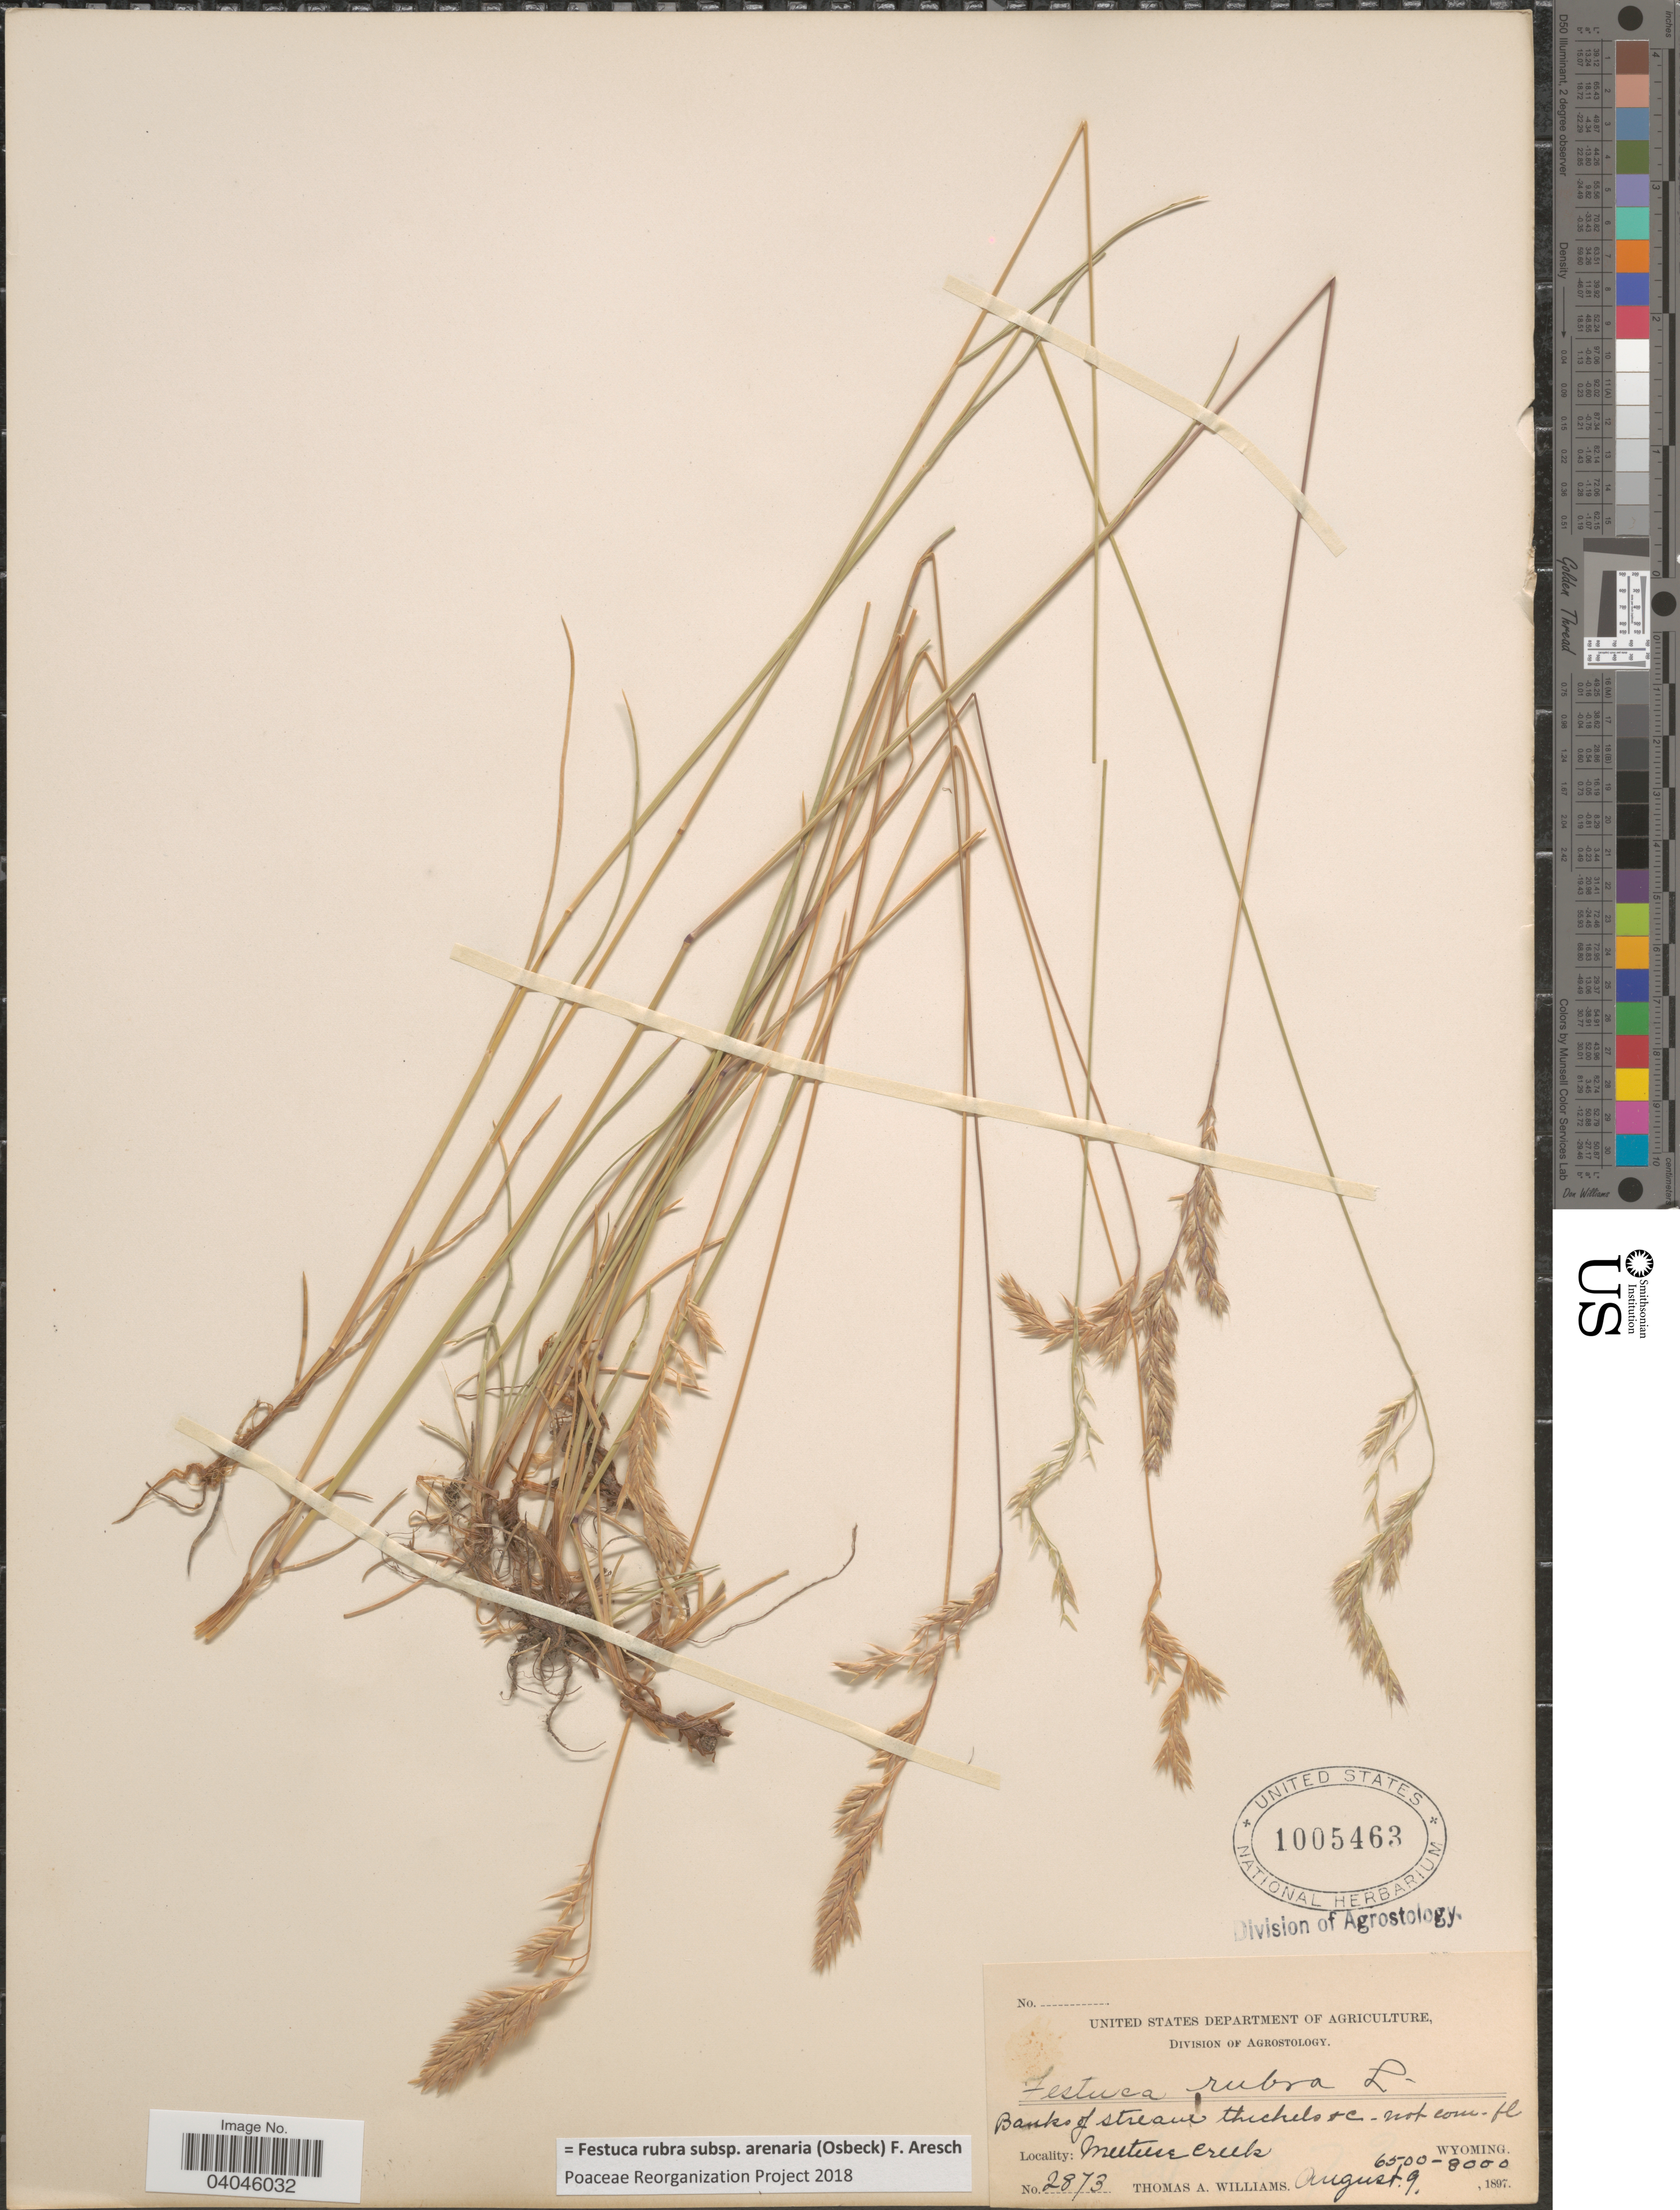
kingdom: Plantae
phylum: Tracheophyta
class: Liliopsida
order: Poales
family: Poaceae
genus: Festuca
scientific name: Festuca rubra subsp. arenaria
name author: (Osbeck) F. Aresch.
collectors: T. A. Williams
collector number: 2873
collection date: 1897-08-09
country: United States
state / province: Wyoming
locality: Meeteetse Creek.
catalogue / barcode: US 1005463